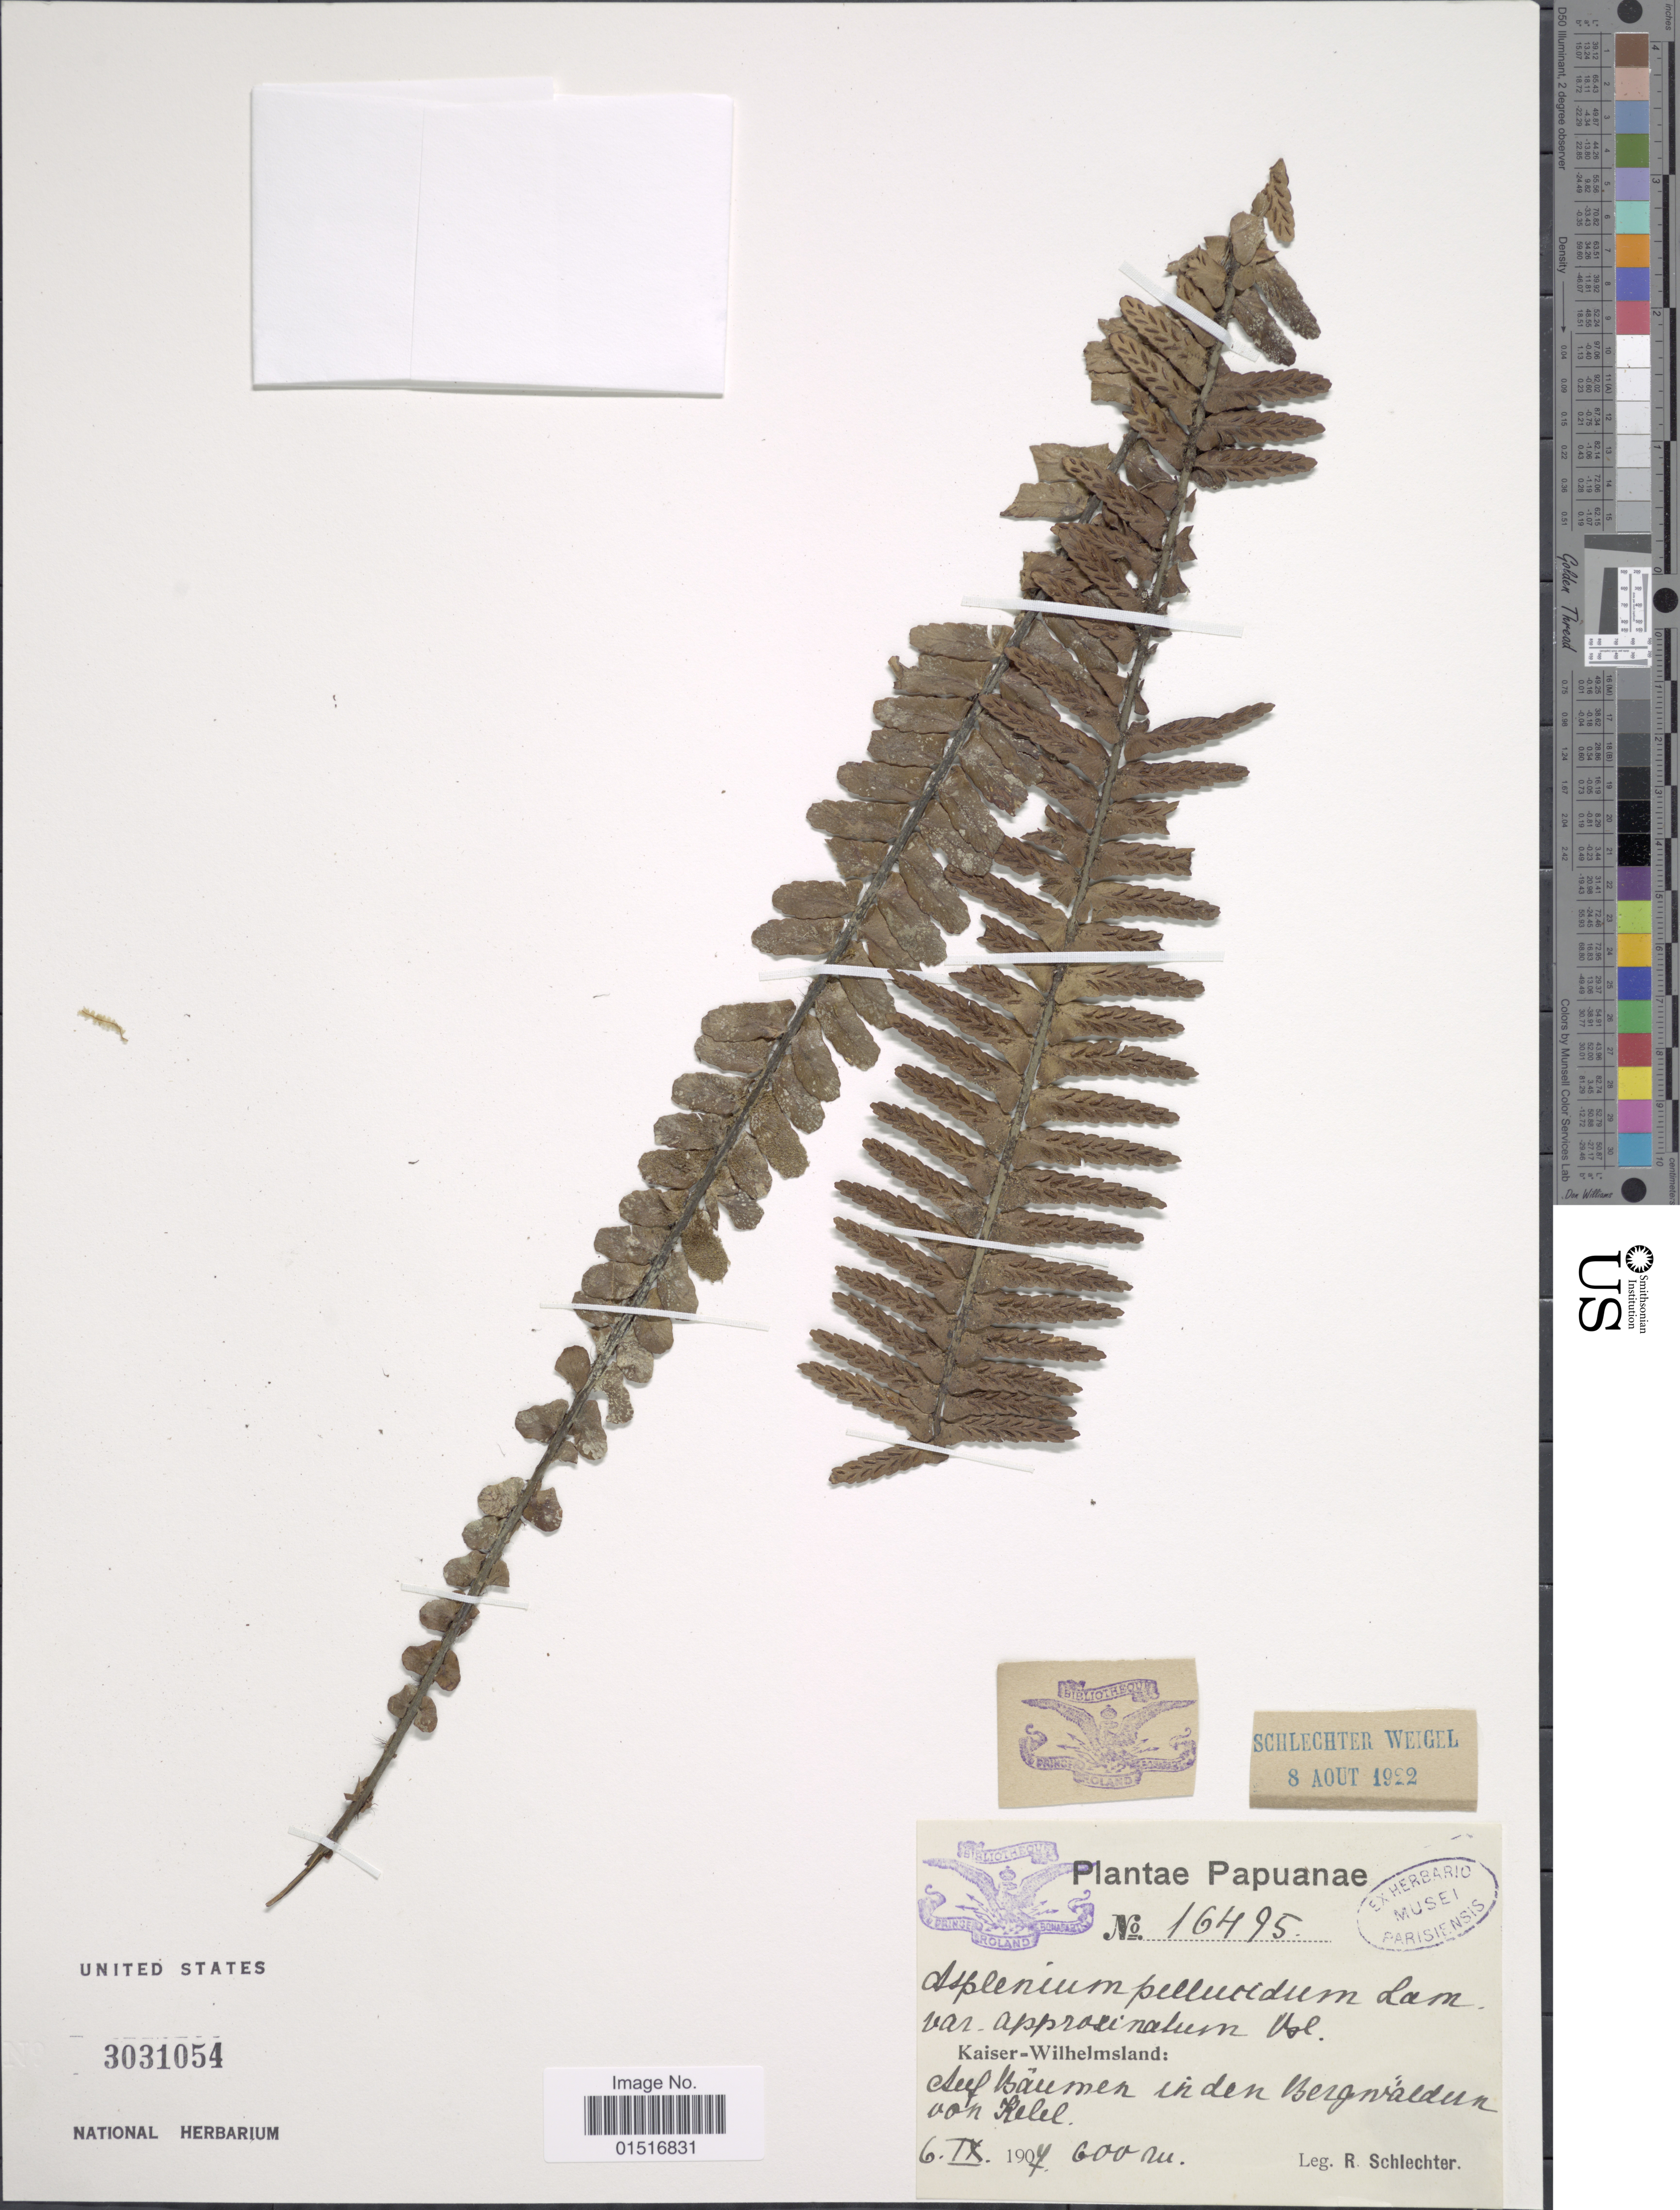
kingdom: Plantae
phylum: Tracheophyta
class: Polypodiopsida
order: Polypodiales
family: Aspleniaceae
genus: Asplenium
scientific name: Asplenium pellucidum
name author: Lam.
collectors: F. R. R. Schlechter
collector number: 16495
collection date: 1907-09-06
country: Papua New Guinea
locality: Papunae. Kaiser-Wilhelmsland: Auf Bäumen in den Bergnwäldern von Kelel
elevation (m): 600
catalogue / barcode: US 3031054